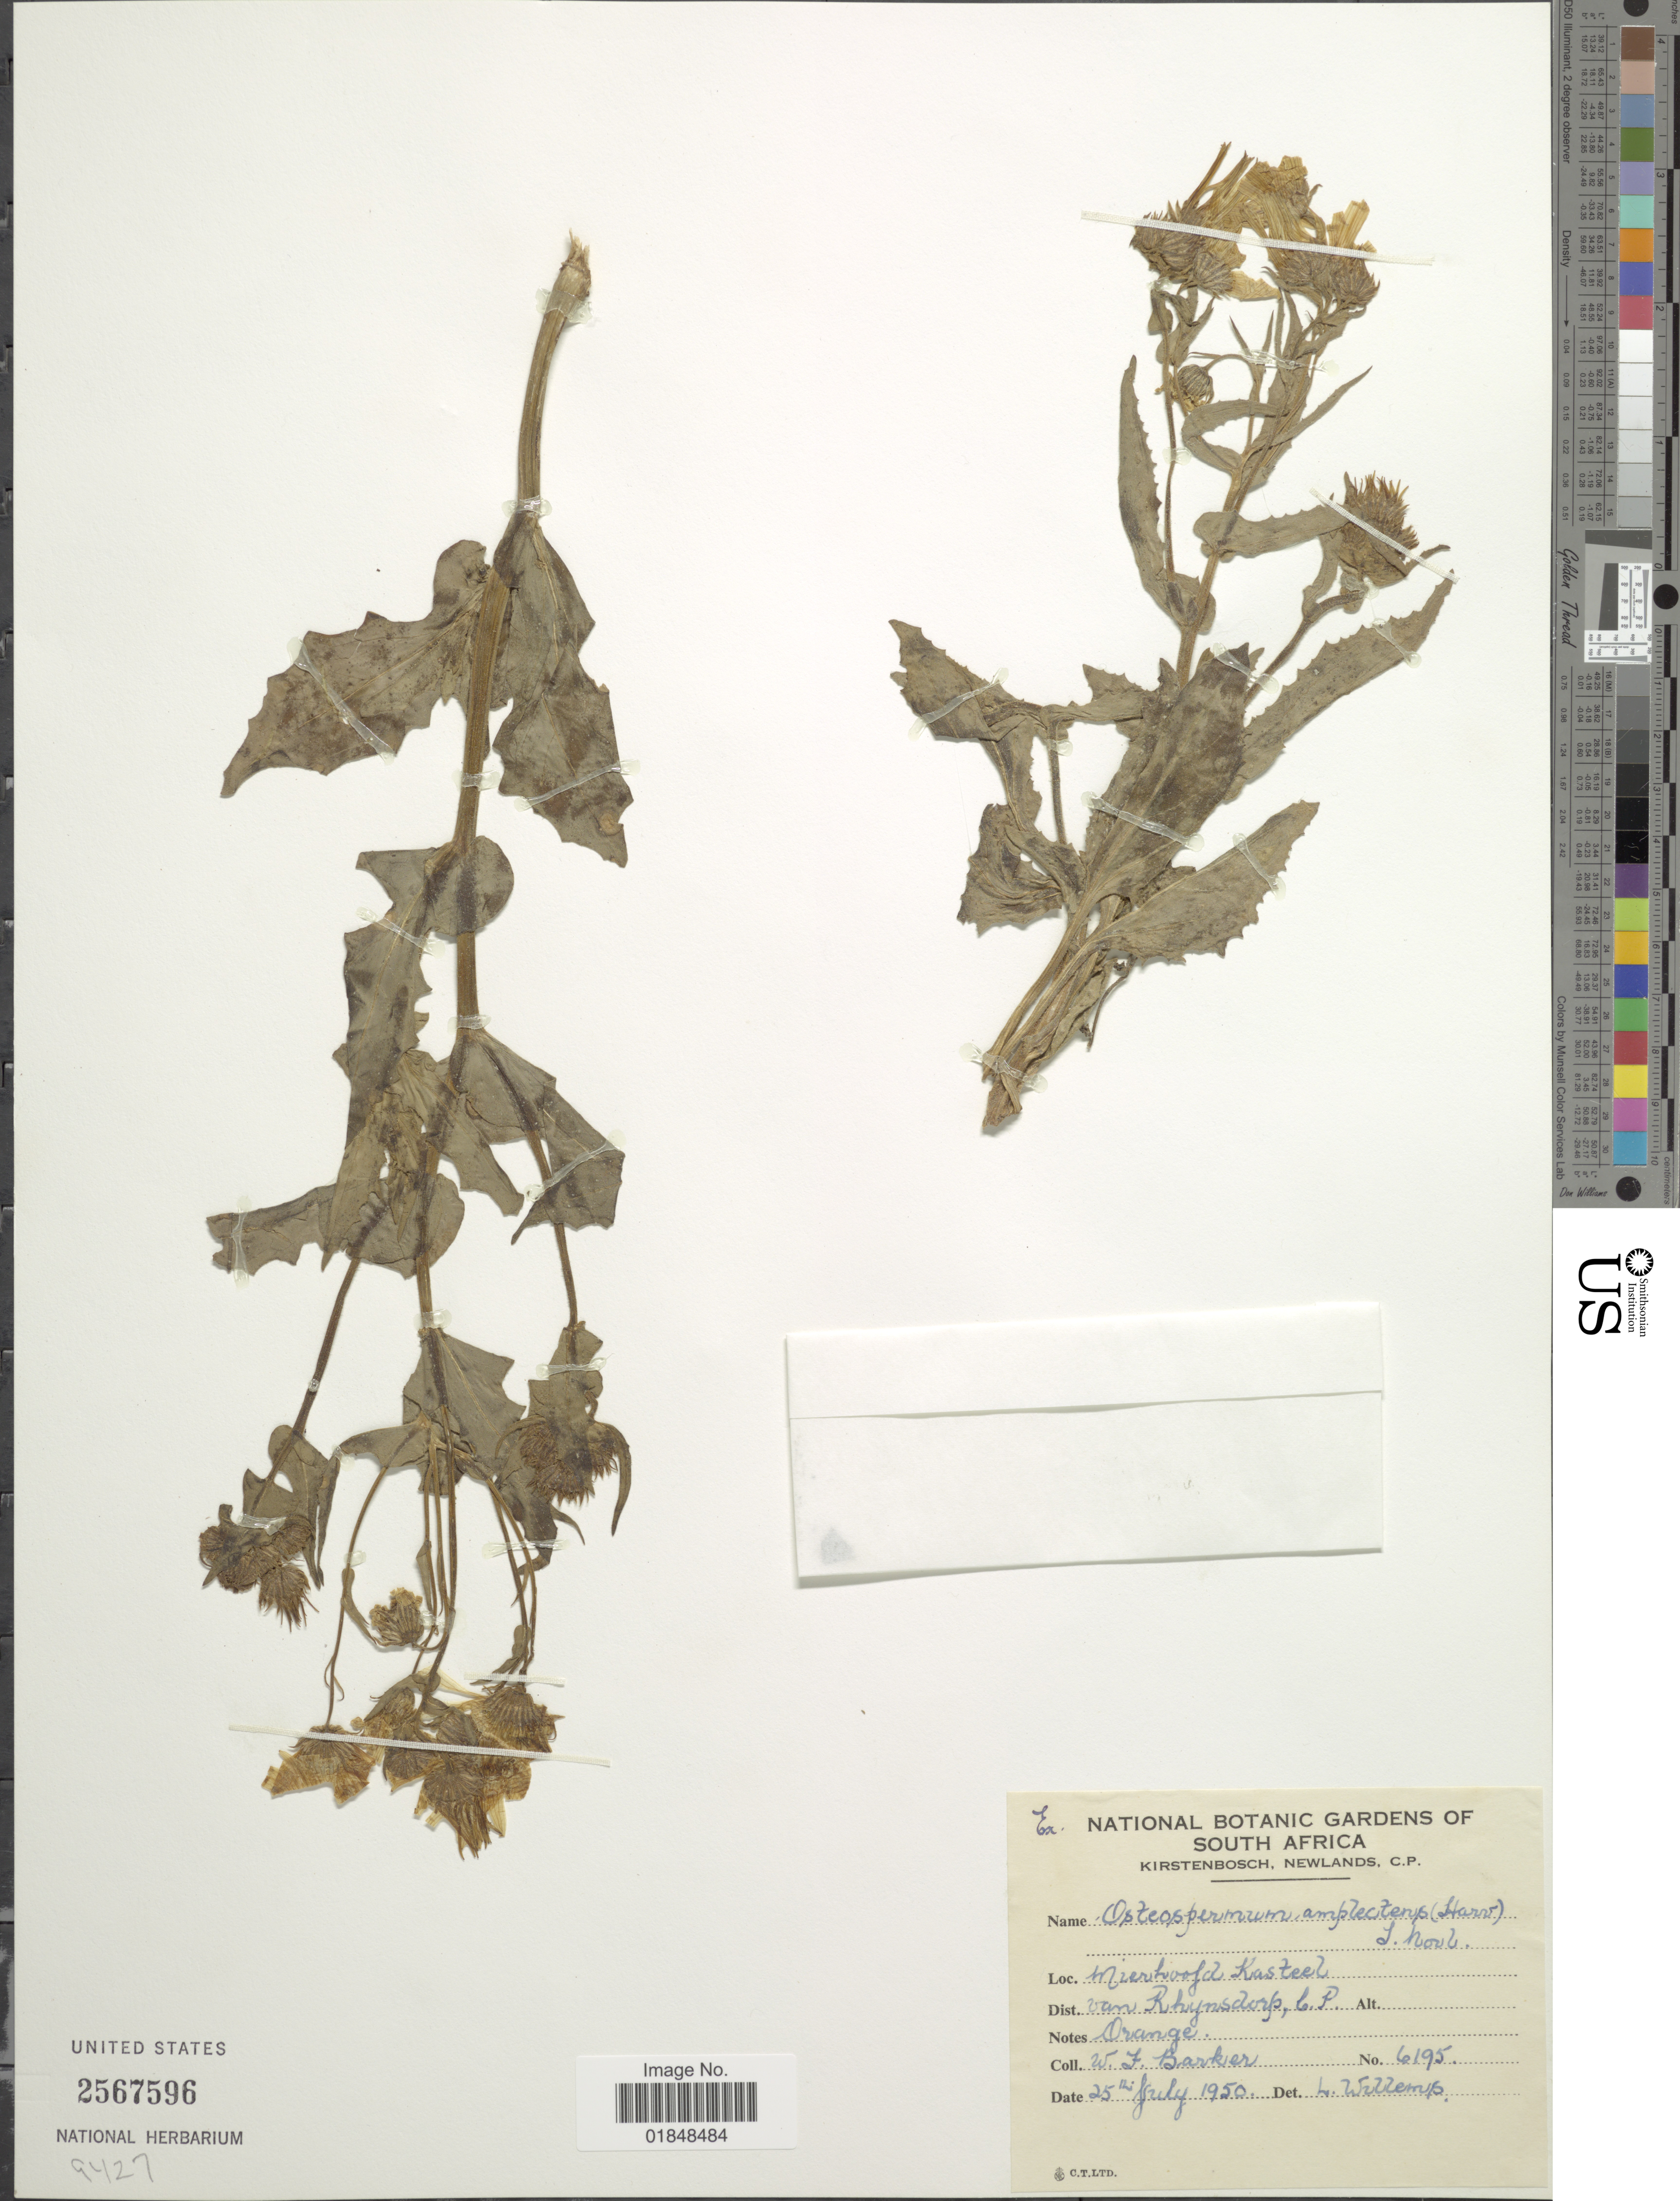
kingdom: Plantae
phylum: Tracheophyta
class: Magnoliopsida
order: Asterales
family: Asteraceae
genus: Norlindhia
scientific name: Norlindhia amplectens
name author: (Harv.) B. Nord.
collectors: W. F. Barker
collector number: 6195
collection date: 1950-07-25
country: South Africa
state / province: Western Cape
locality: Mierhoofd Kasteel. Dist. Van Rhynsdorp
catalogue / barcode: US 2567596